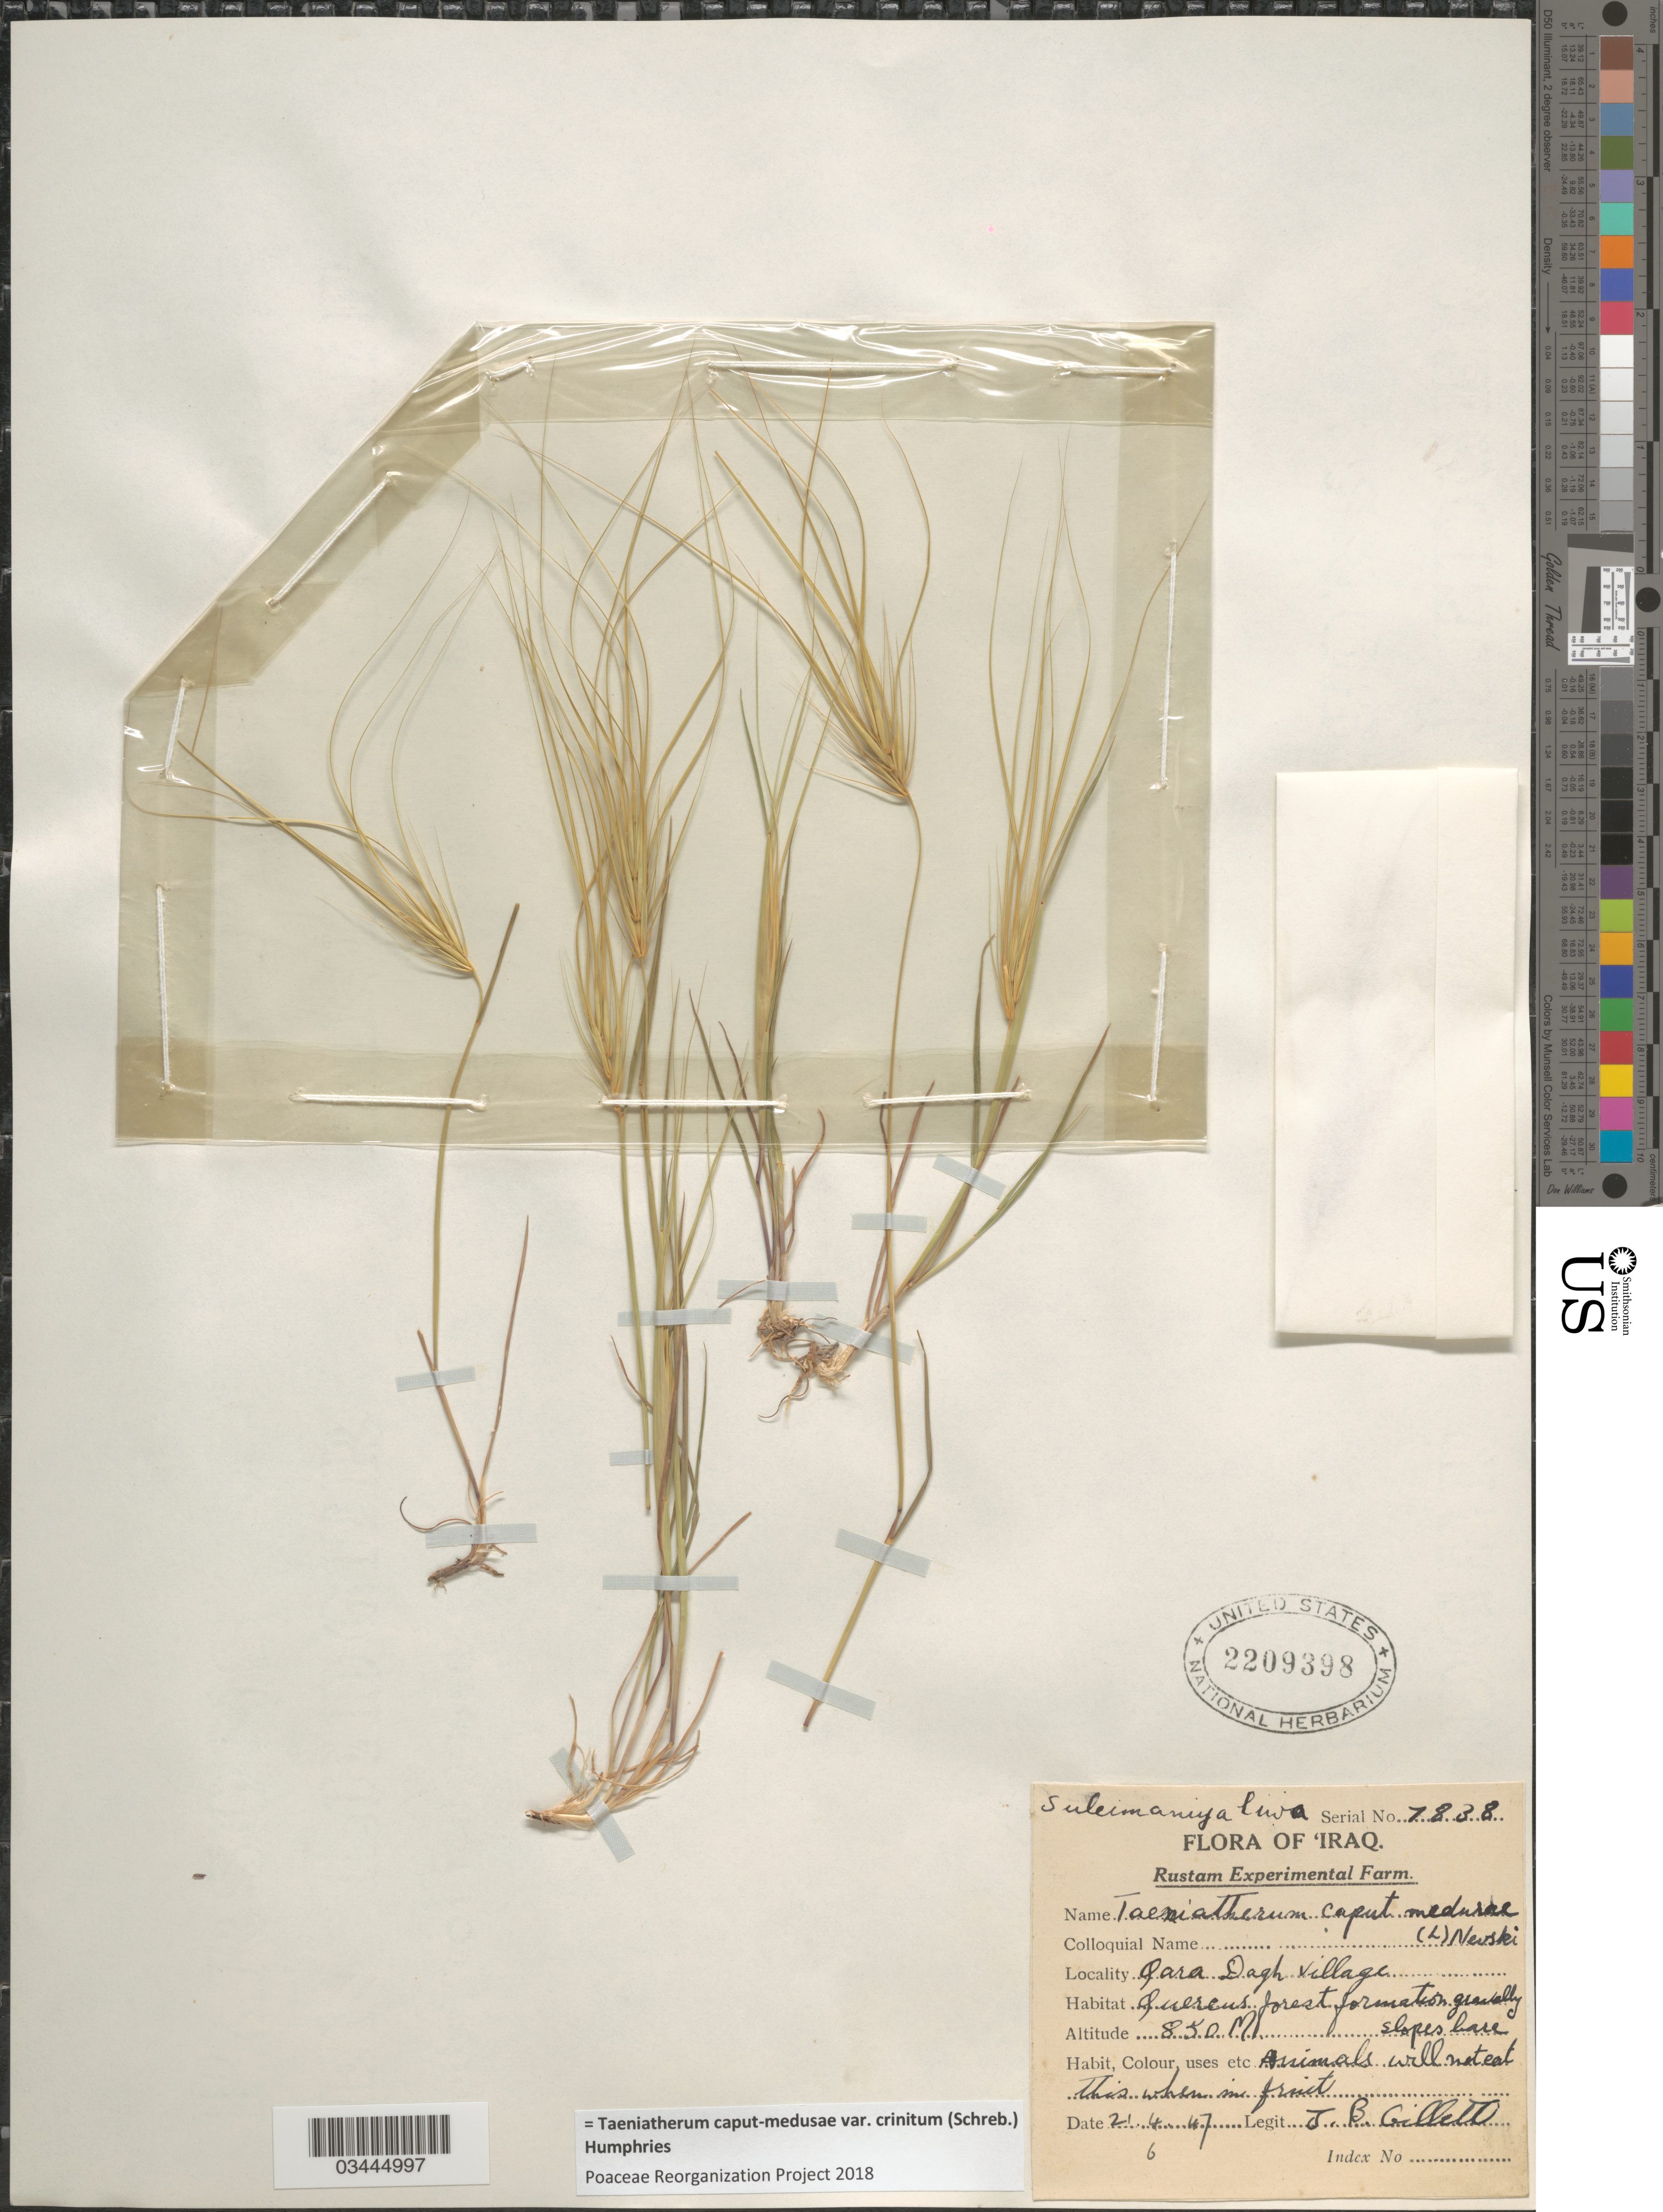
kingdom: Plantae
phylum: Tracheophyta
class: Liliopsida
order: Poales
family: Poaceae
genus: Taeniatherum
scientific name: Taeniatherum caput-medusae var. crinitum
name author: (Schreb.) Humphries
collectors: J. B. Gillett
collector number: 7838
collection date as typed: Transcribed d/m/y: 21/4/47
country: Iraq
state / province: As Sulaymānīyah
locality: Suleimaniya liwa. Qara Dagh Village. Quercus forest formation gravelly.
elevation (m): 850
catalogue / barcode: US 2209398